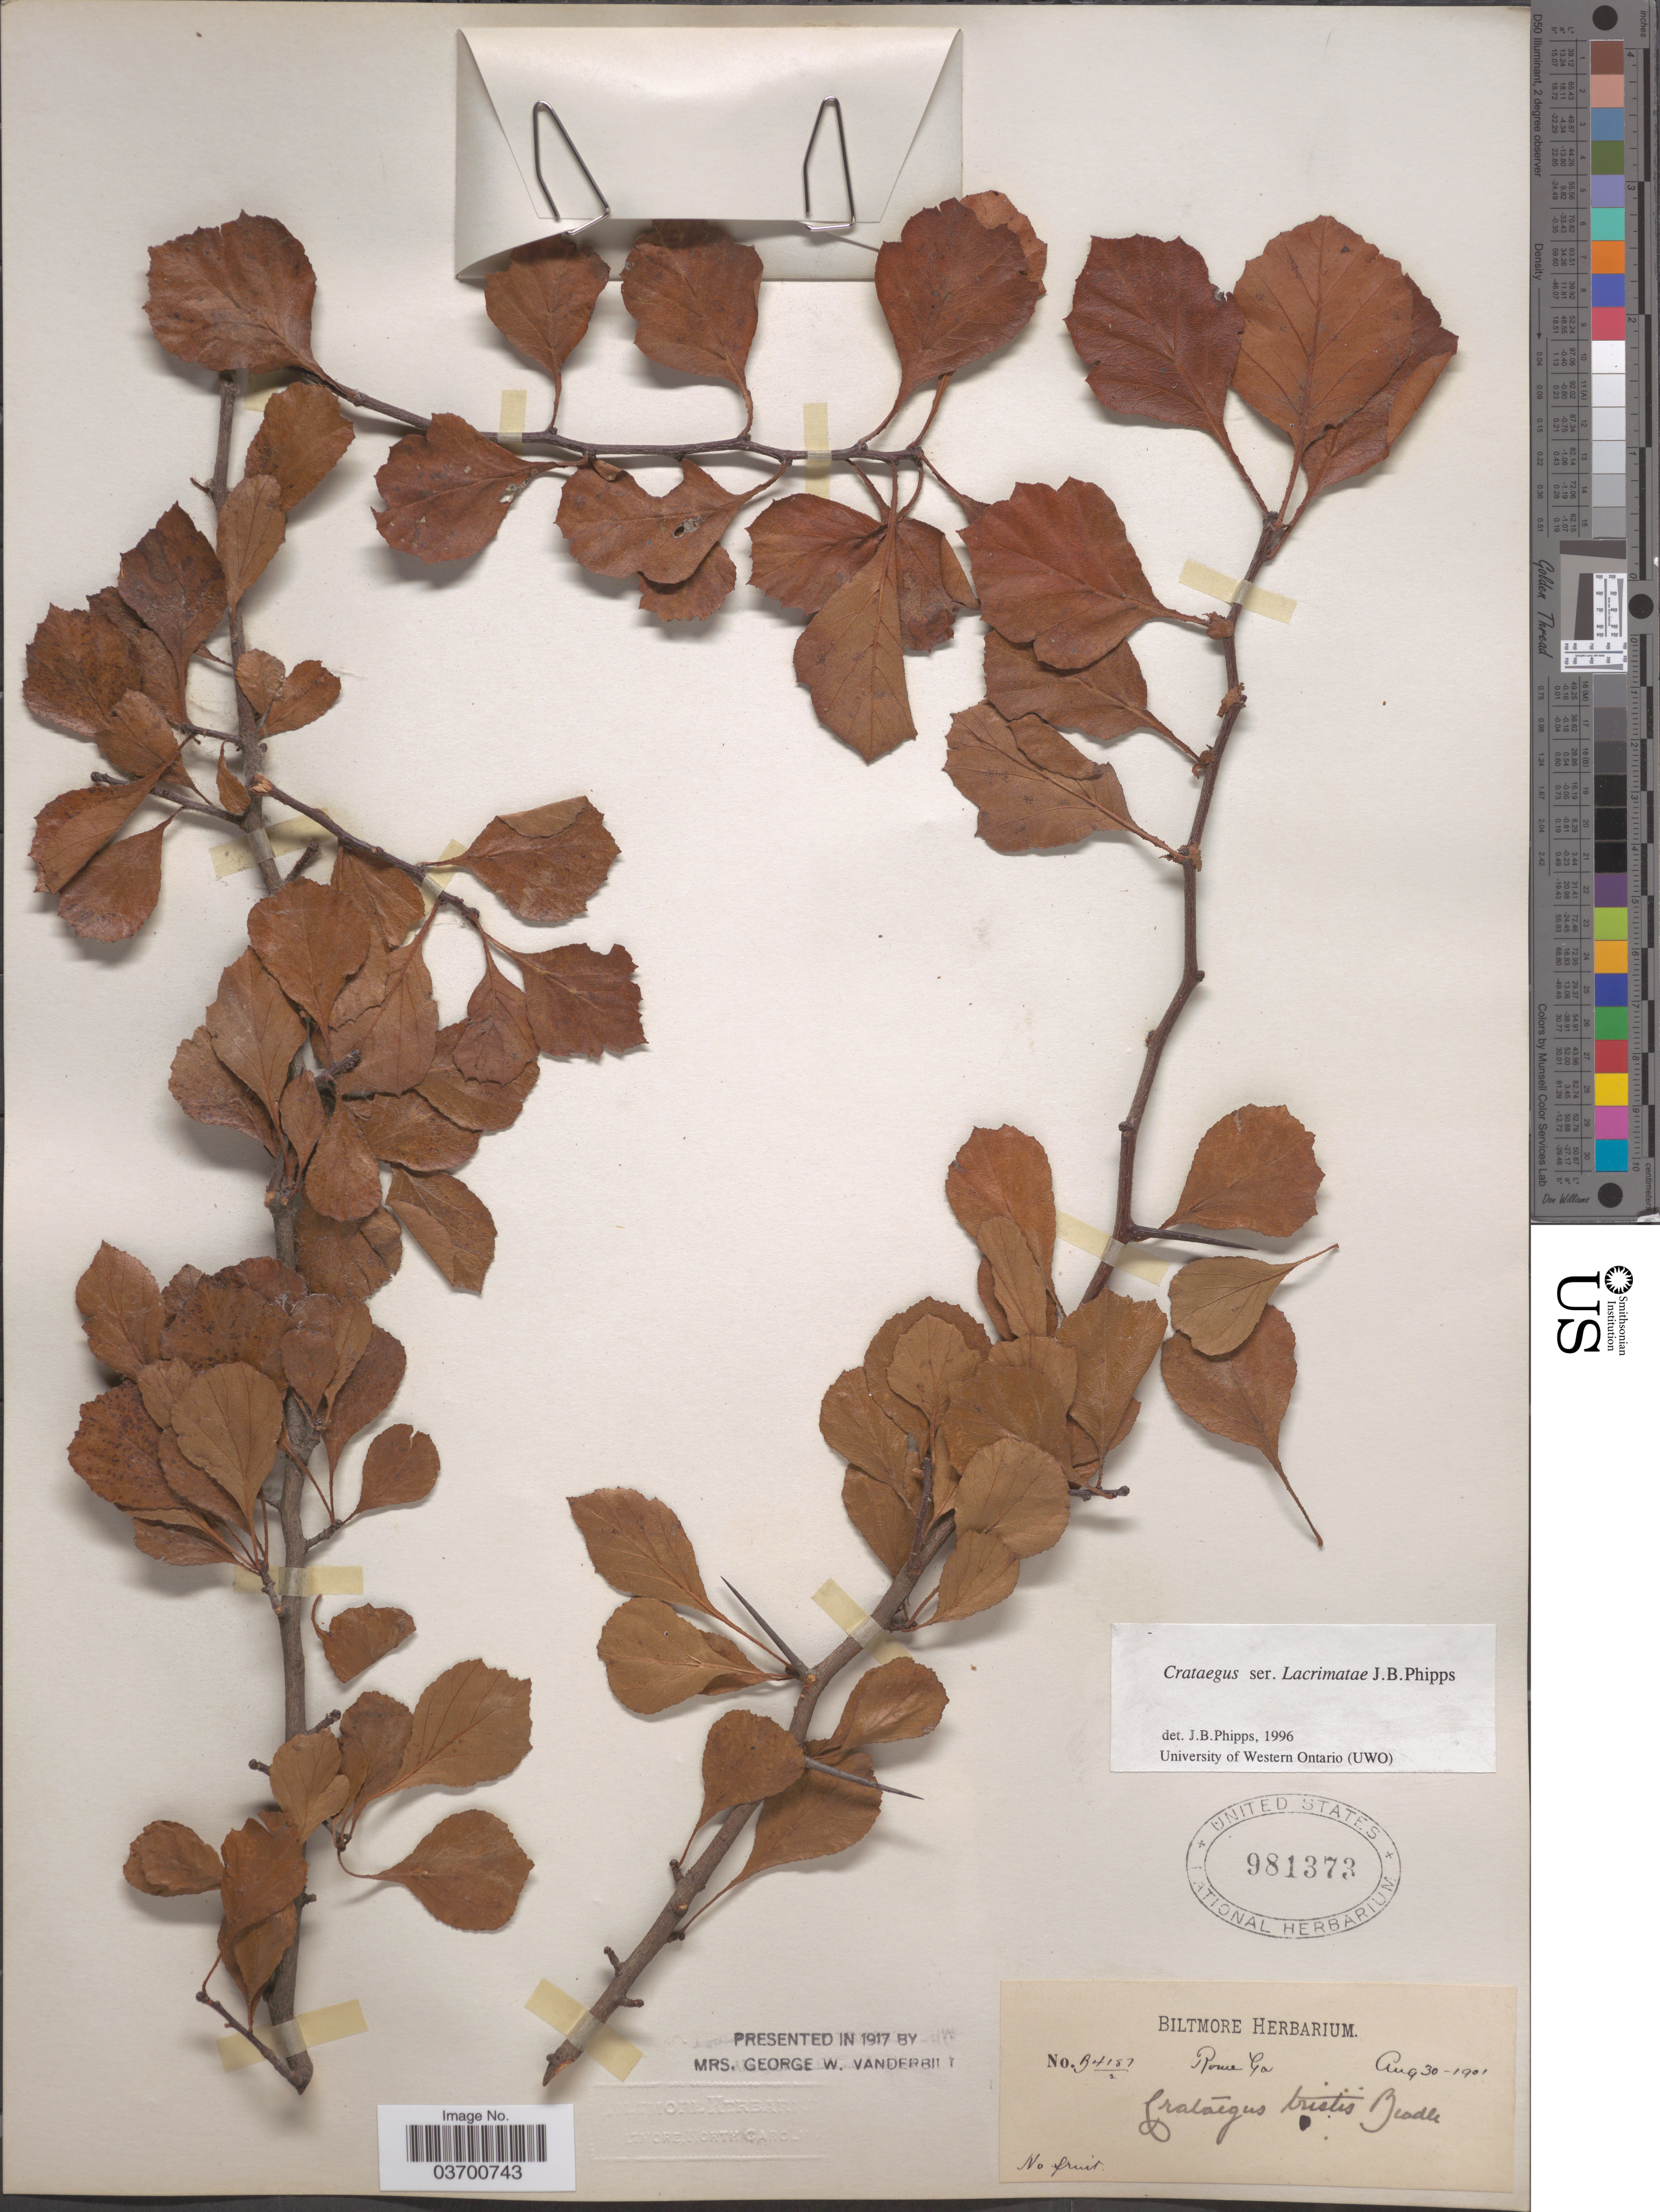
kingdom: Plantae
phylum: Tracheophyta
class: Magnoliopsida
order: Rosales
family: Rosaceae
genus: Crataegus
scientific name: Crataegus tristis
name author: Beadle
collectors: ex herb. Biltmore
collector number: B4187/2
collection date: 1901-08-30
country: United States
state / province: Georgia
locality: Rome.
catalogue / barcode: US 981373